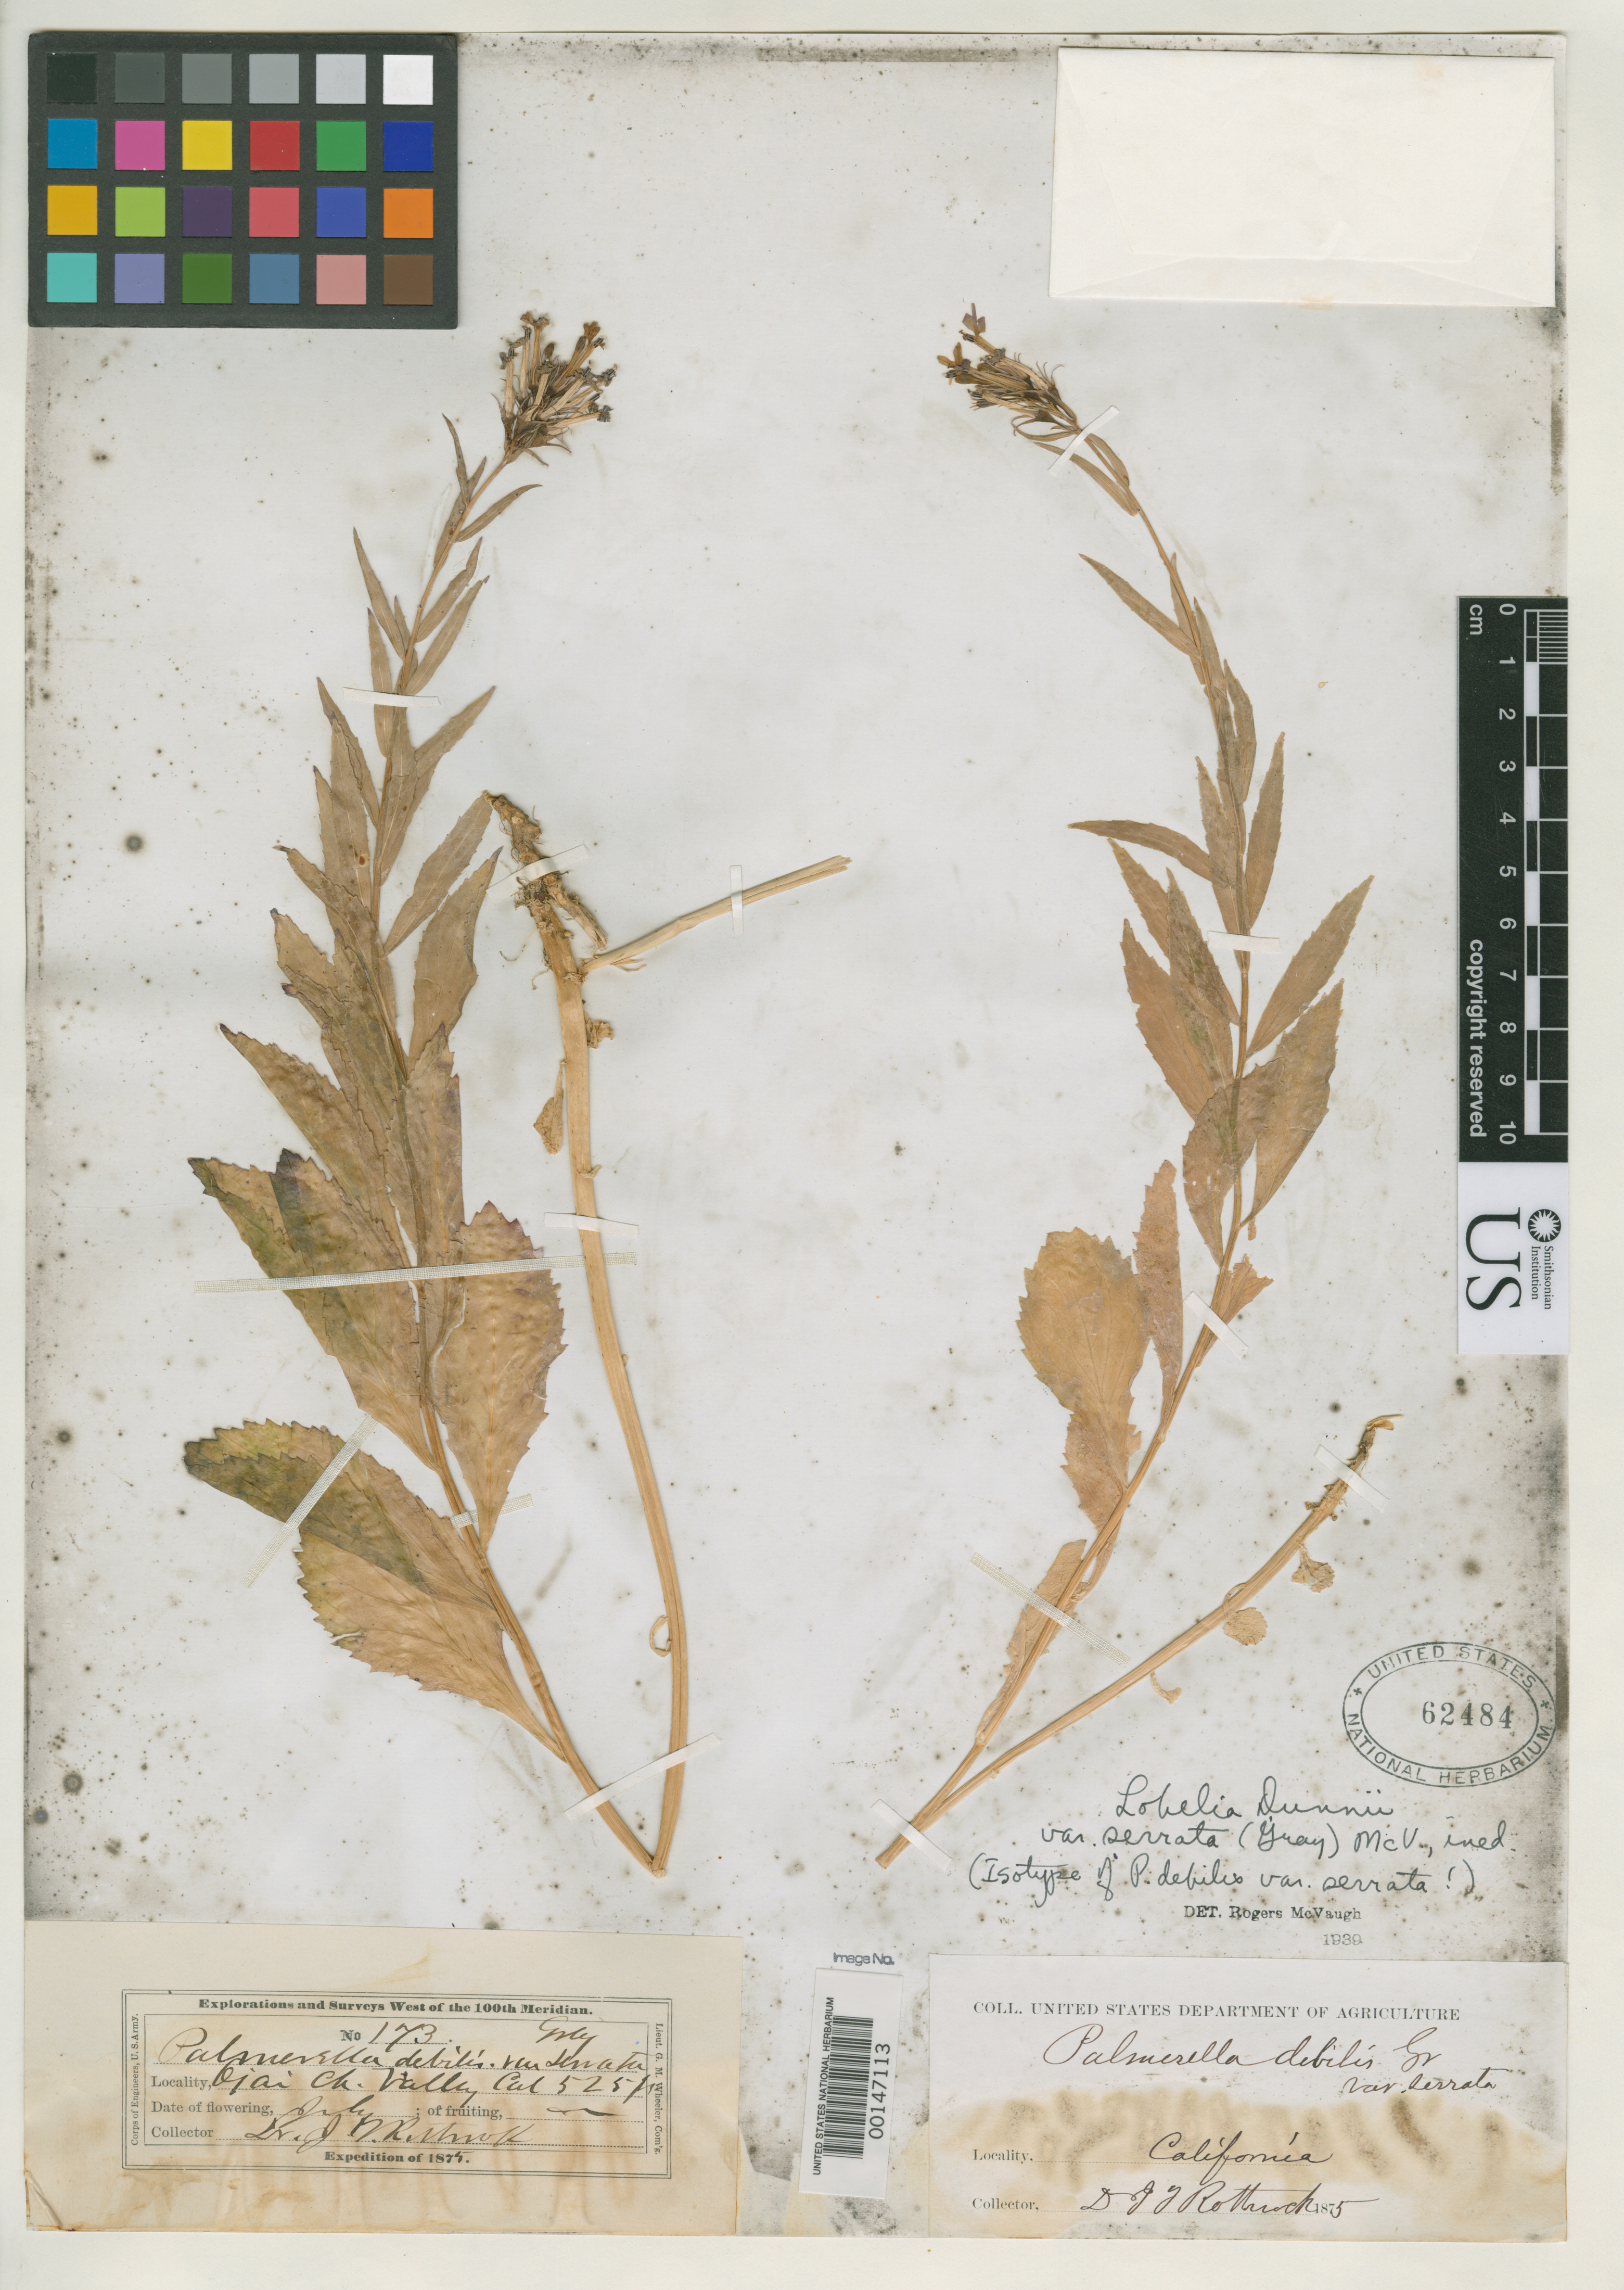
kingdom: Plantae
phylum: Tracheophyta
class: Magnoliopsida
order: Asterales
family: Campanulaceae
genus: Palmerella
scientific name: Palmerella debilis var. serrata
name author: A. Gray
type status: Isotype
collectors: J. T. Rothrock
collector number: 173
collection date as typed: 1875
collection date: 1875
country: United States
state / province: California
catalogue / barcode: US 62484